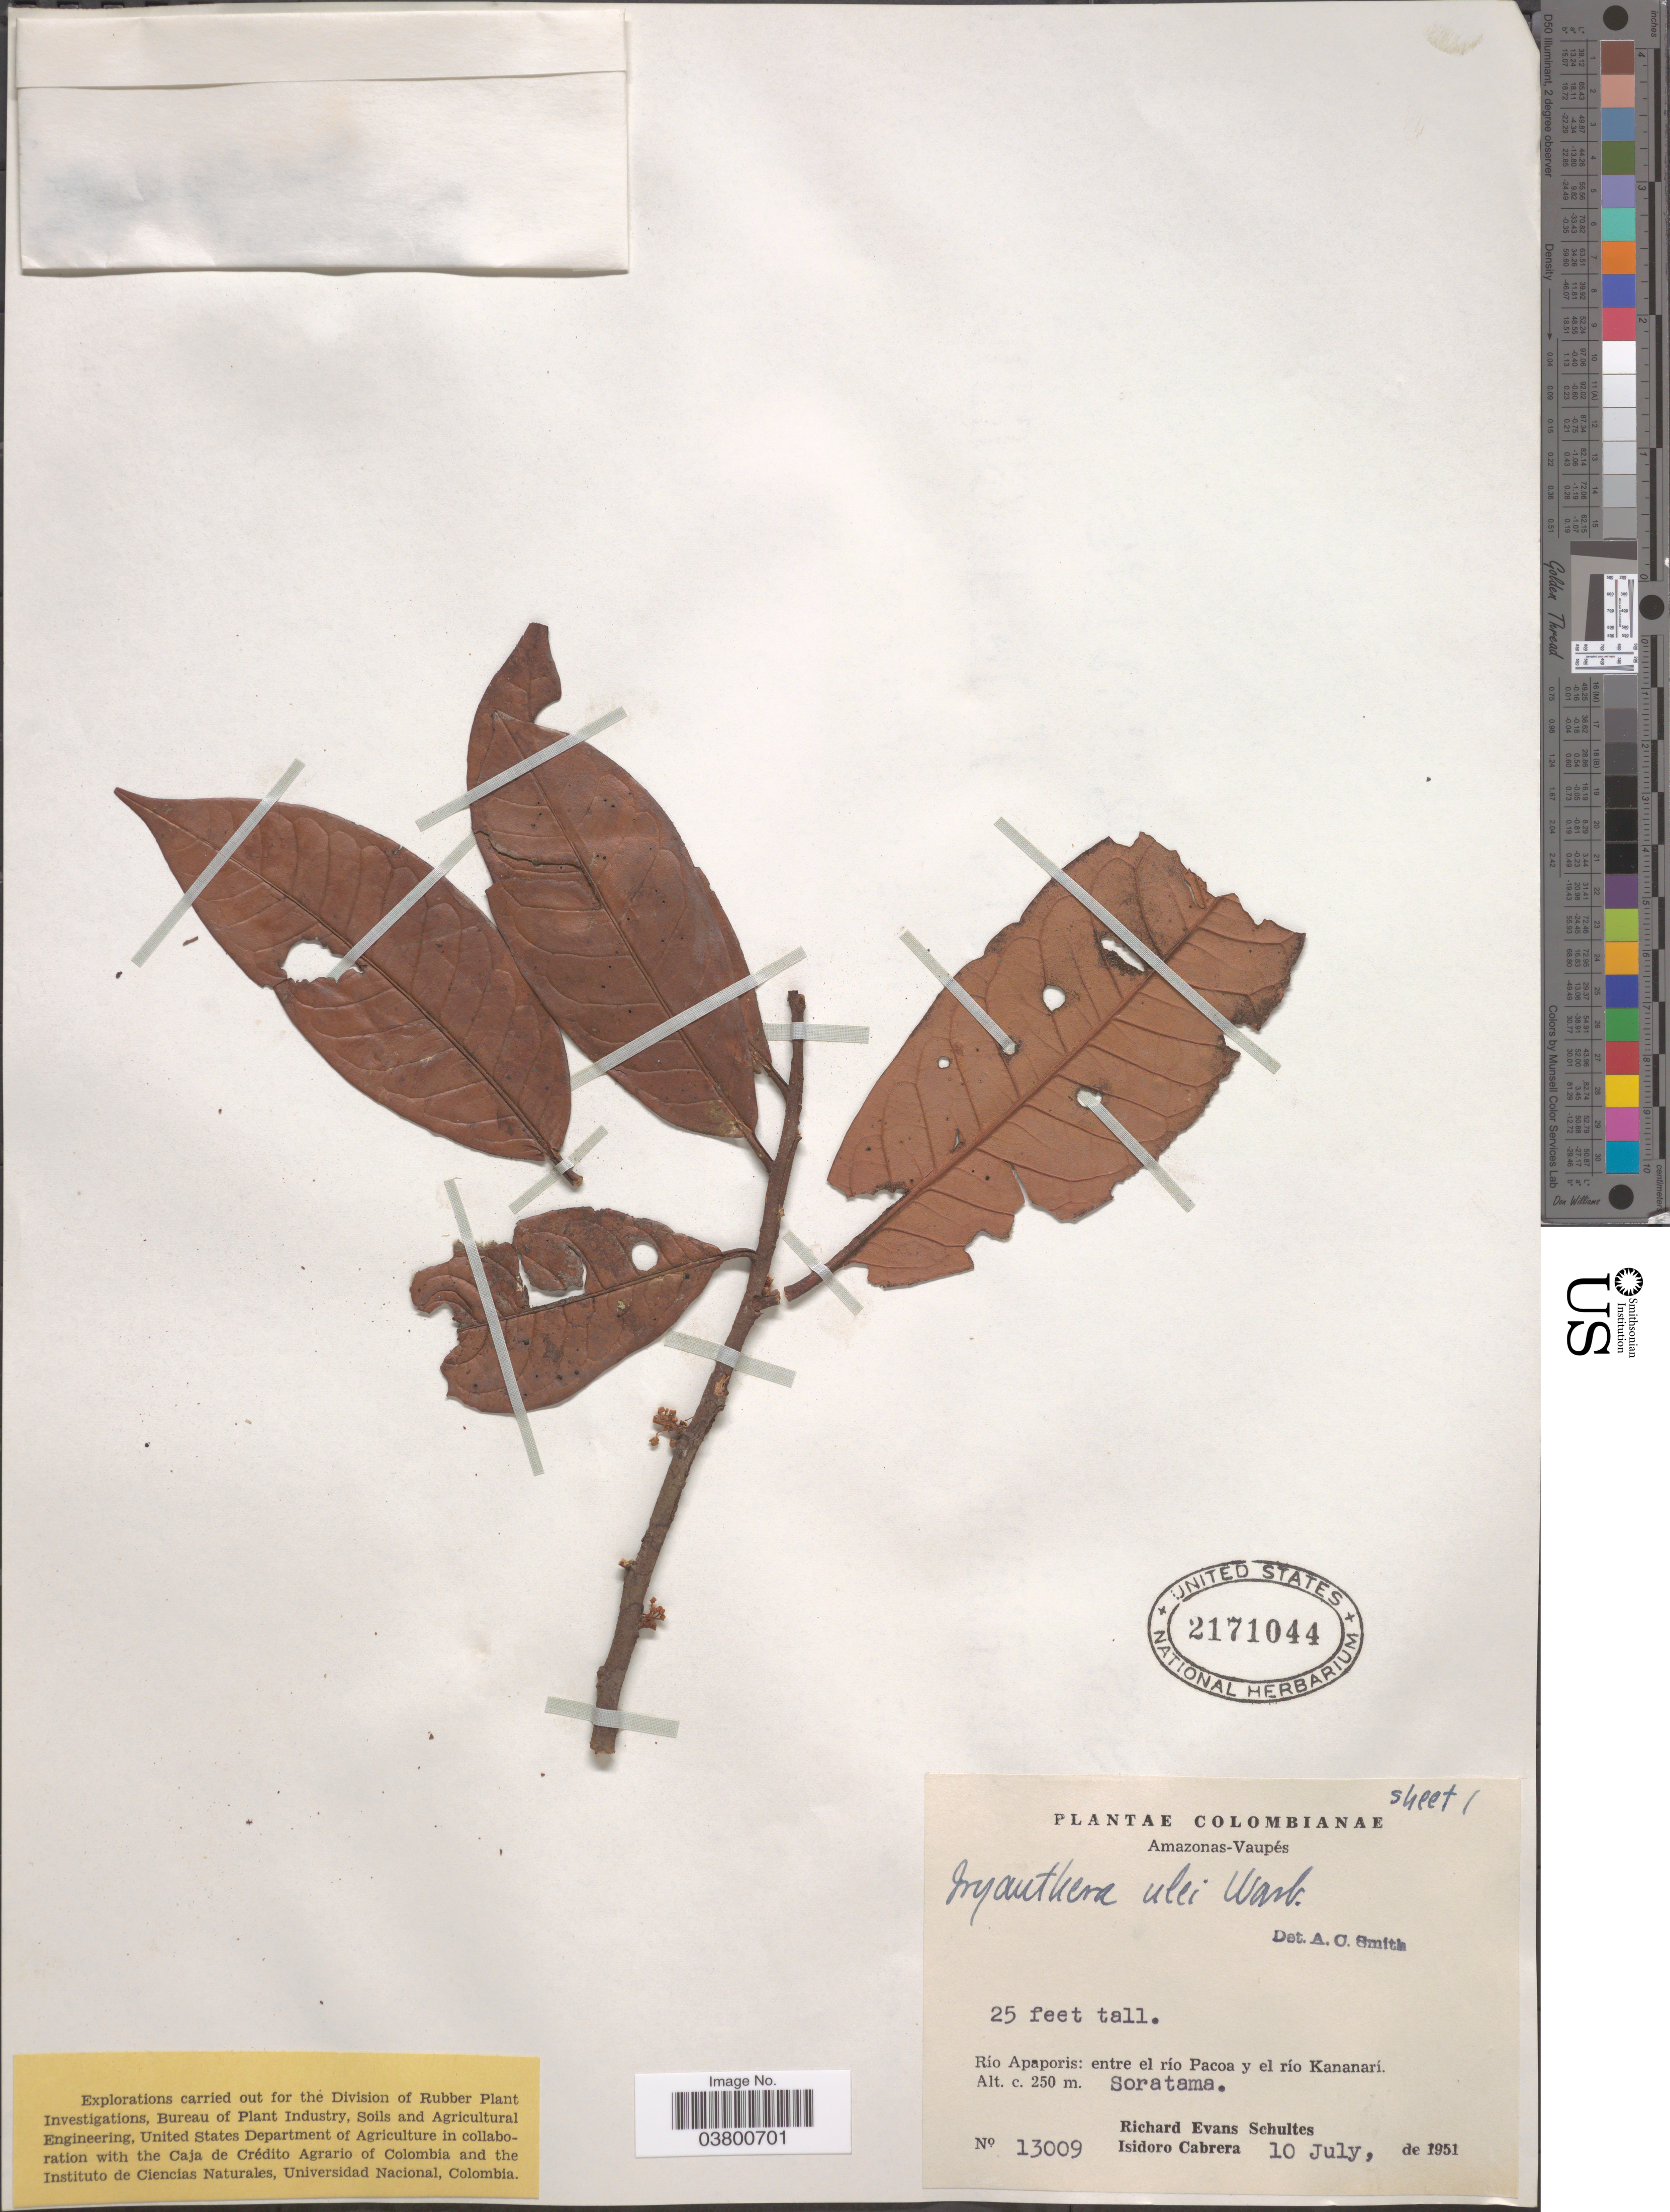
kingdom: Plantae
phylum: Tracheophyta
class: Magnoliopsida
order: Magnoliales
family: Myristicaceae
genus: Iryanthera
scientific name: Iryanthera ulei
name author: Warb.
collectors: R. E. Schultes & I. Cabrera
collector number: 13009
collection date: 1951-07-10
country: Colombia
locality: Amazonas-Vaupés: Río Apaporis: entre el Río Pacoa y el río Kananarí. Soratama.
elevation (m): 250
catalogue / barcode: US 2171044